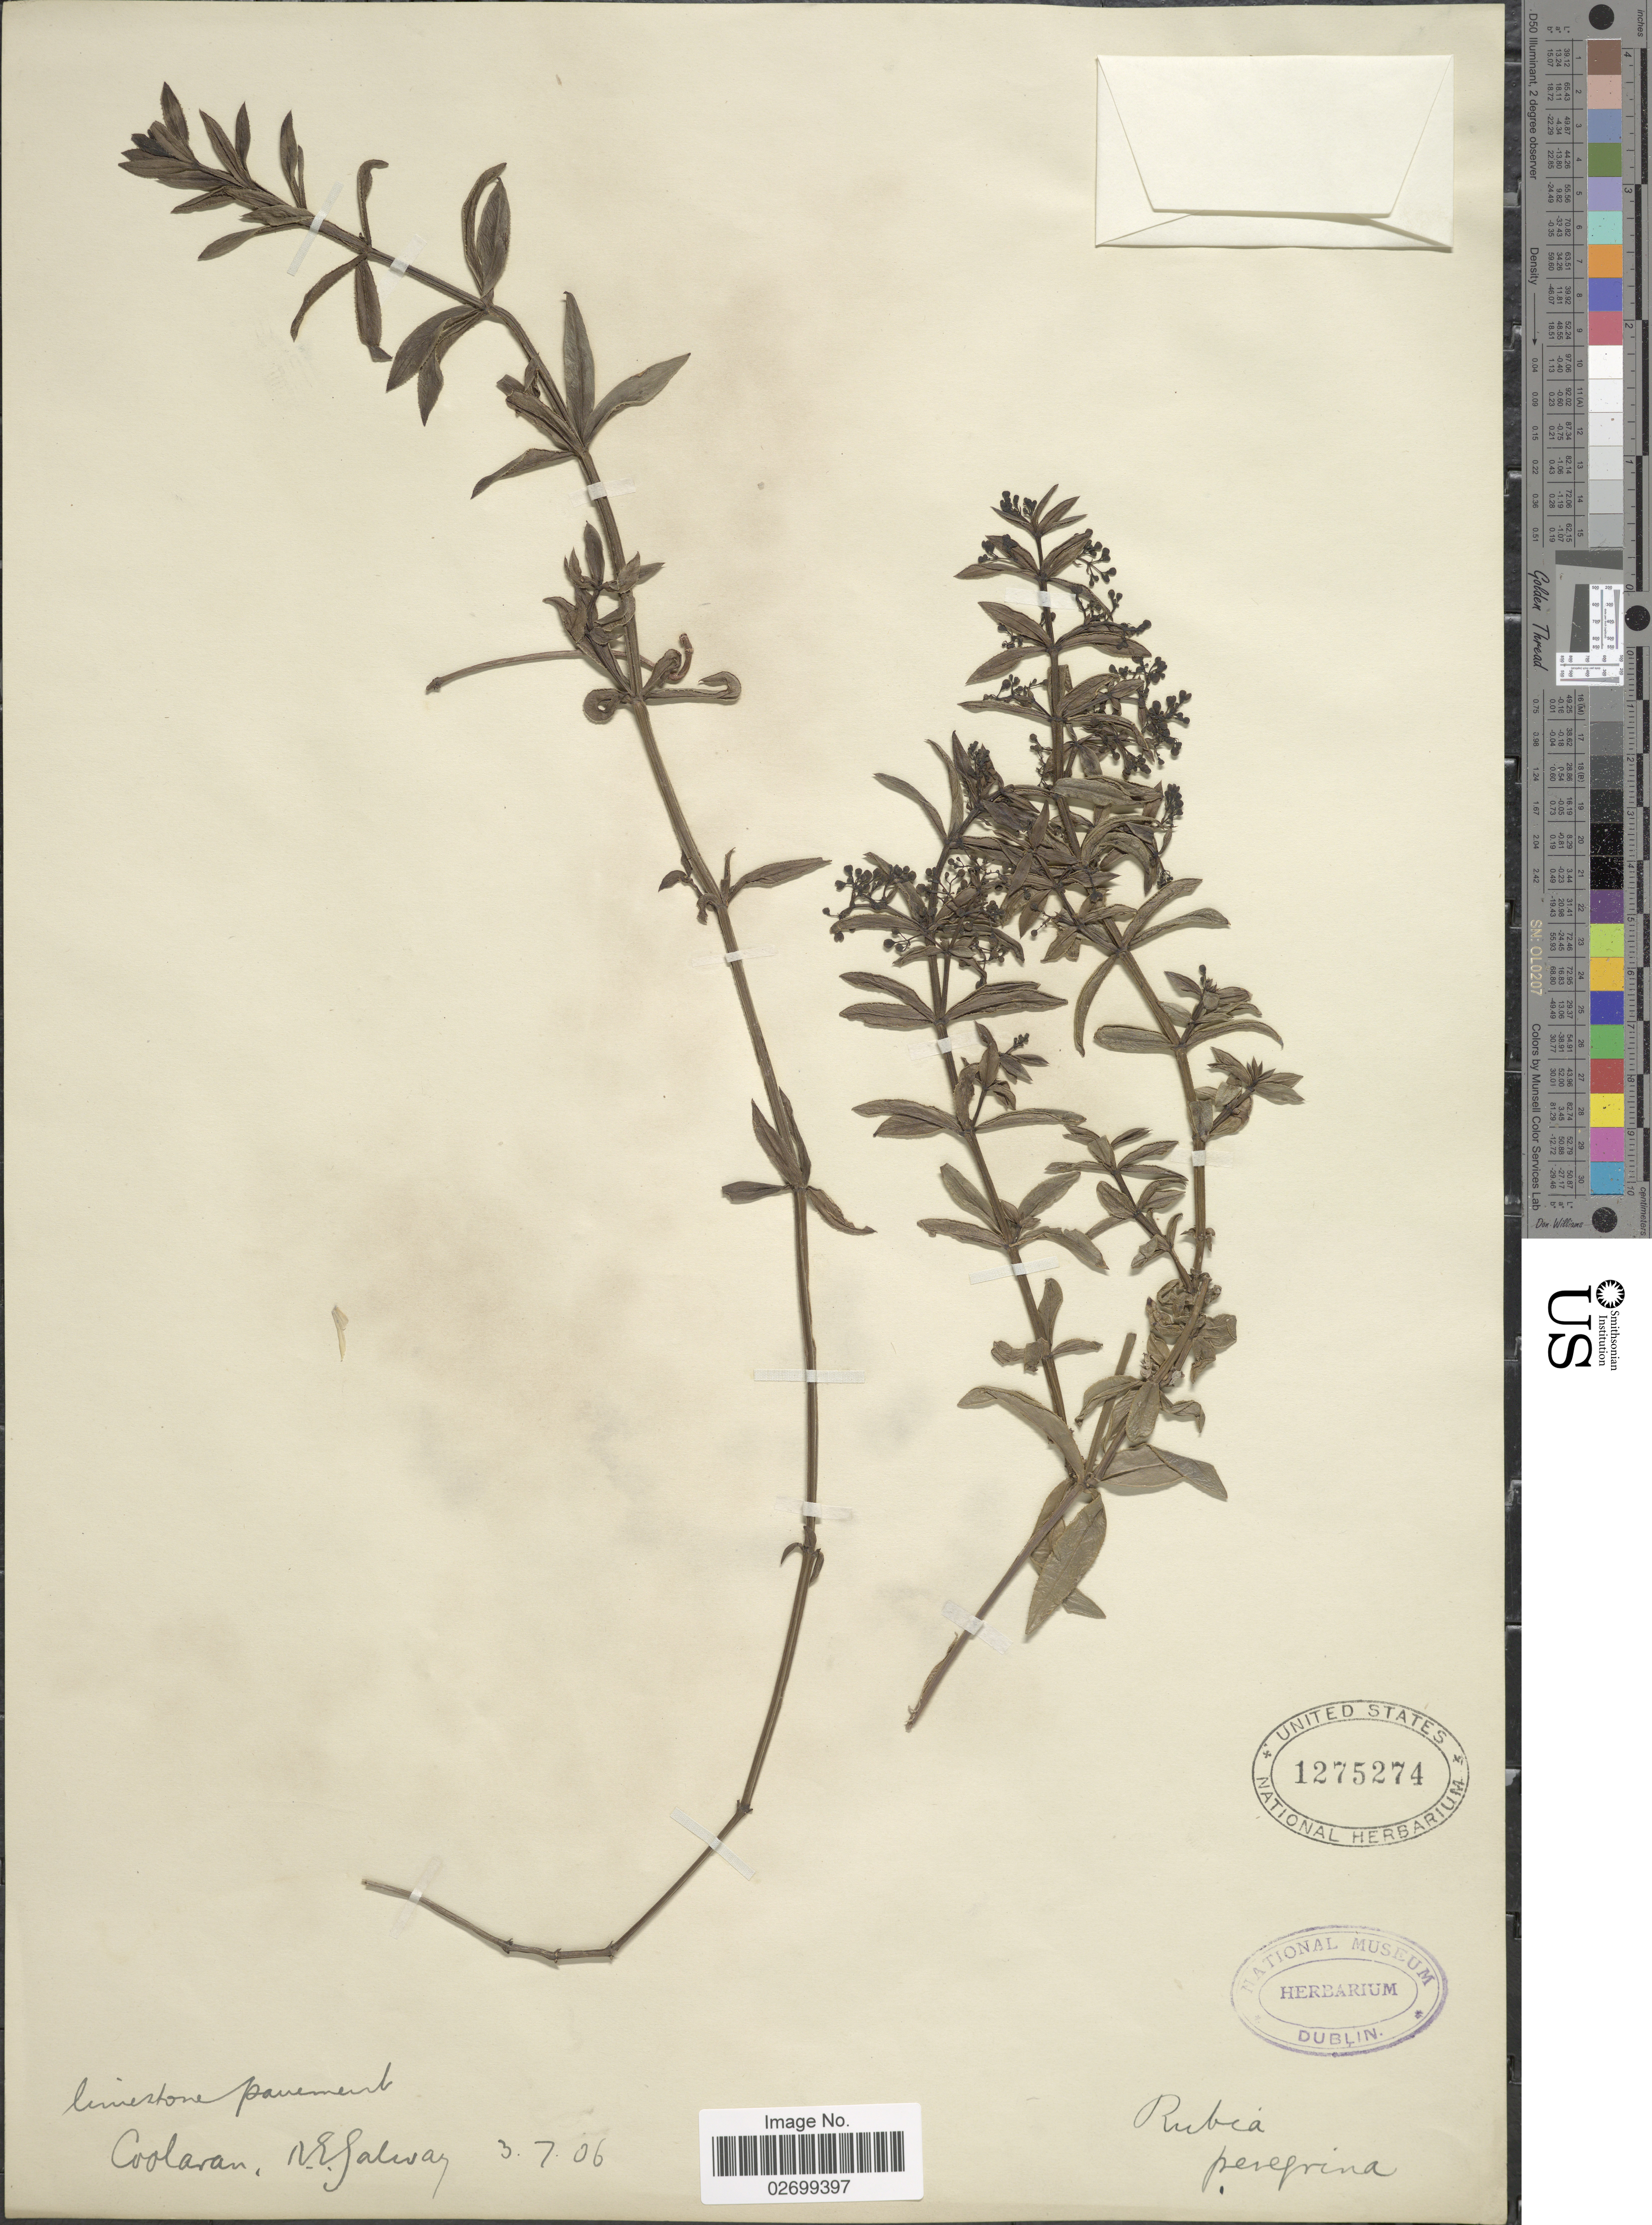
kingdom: Plantae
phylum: Tracheophyta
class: Magnoliopsida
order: Gentianales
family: Rubiaceae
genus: Rubia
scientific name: Rubia peregrina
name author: L.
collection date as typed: Transcribed d/m/y: 3/7/6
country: Ireland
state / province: Connaught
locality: Coolaran, N. E. Galway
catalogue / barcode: US 1275274